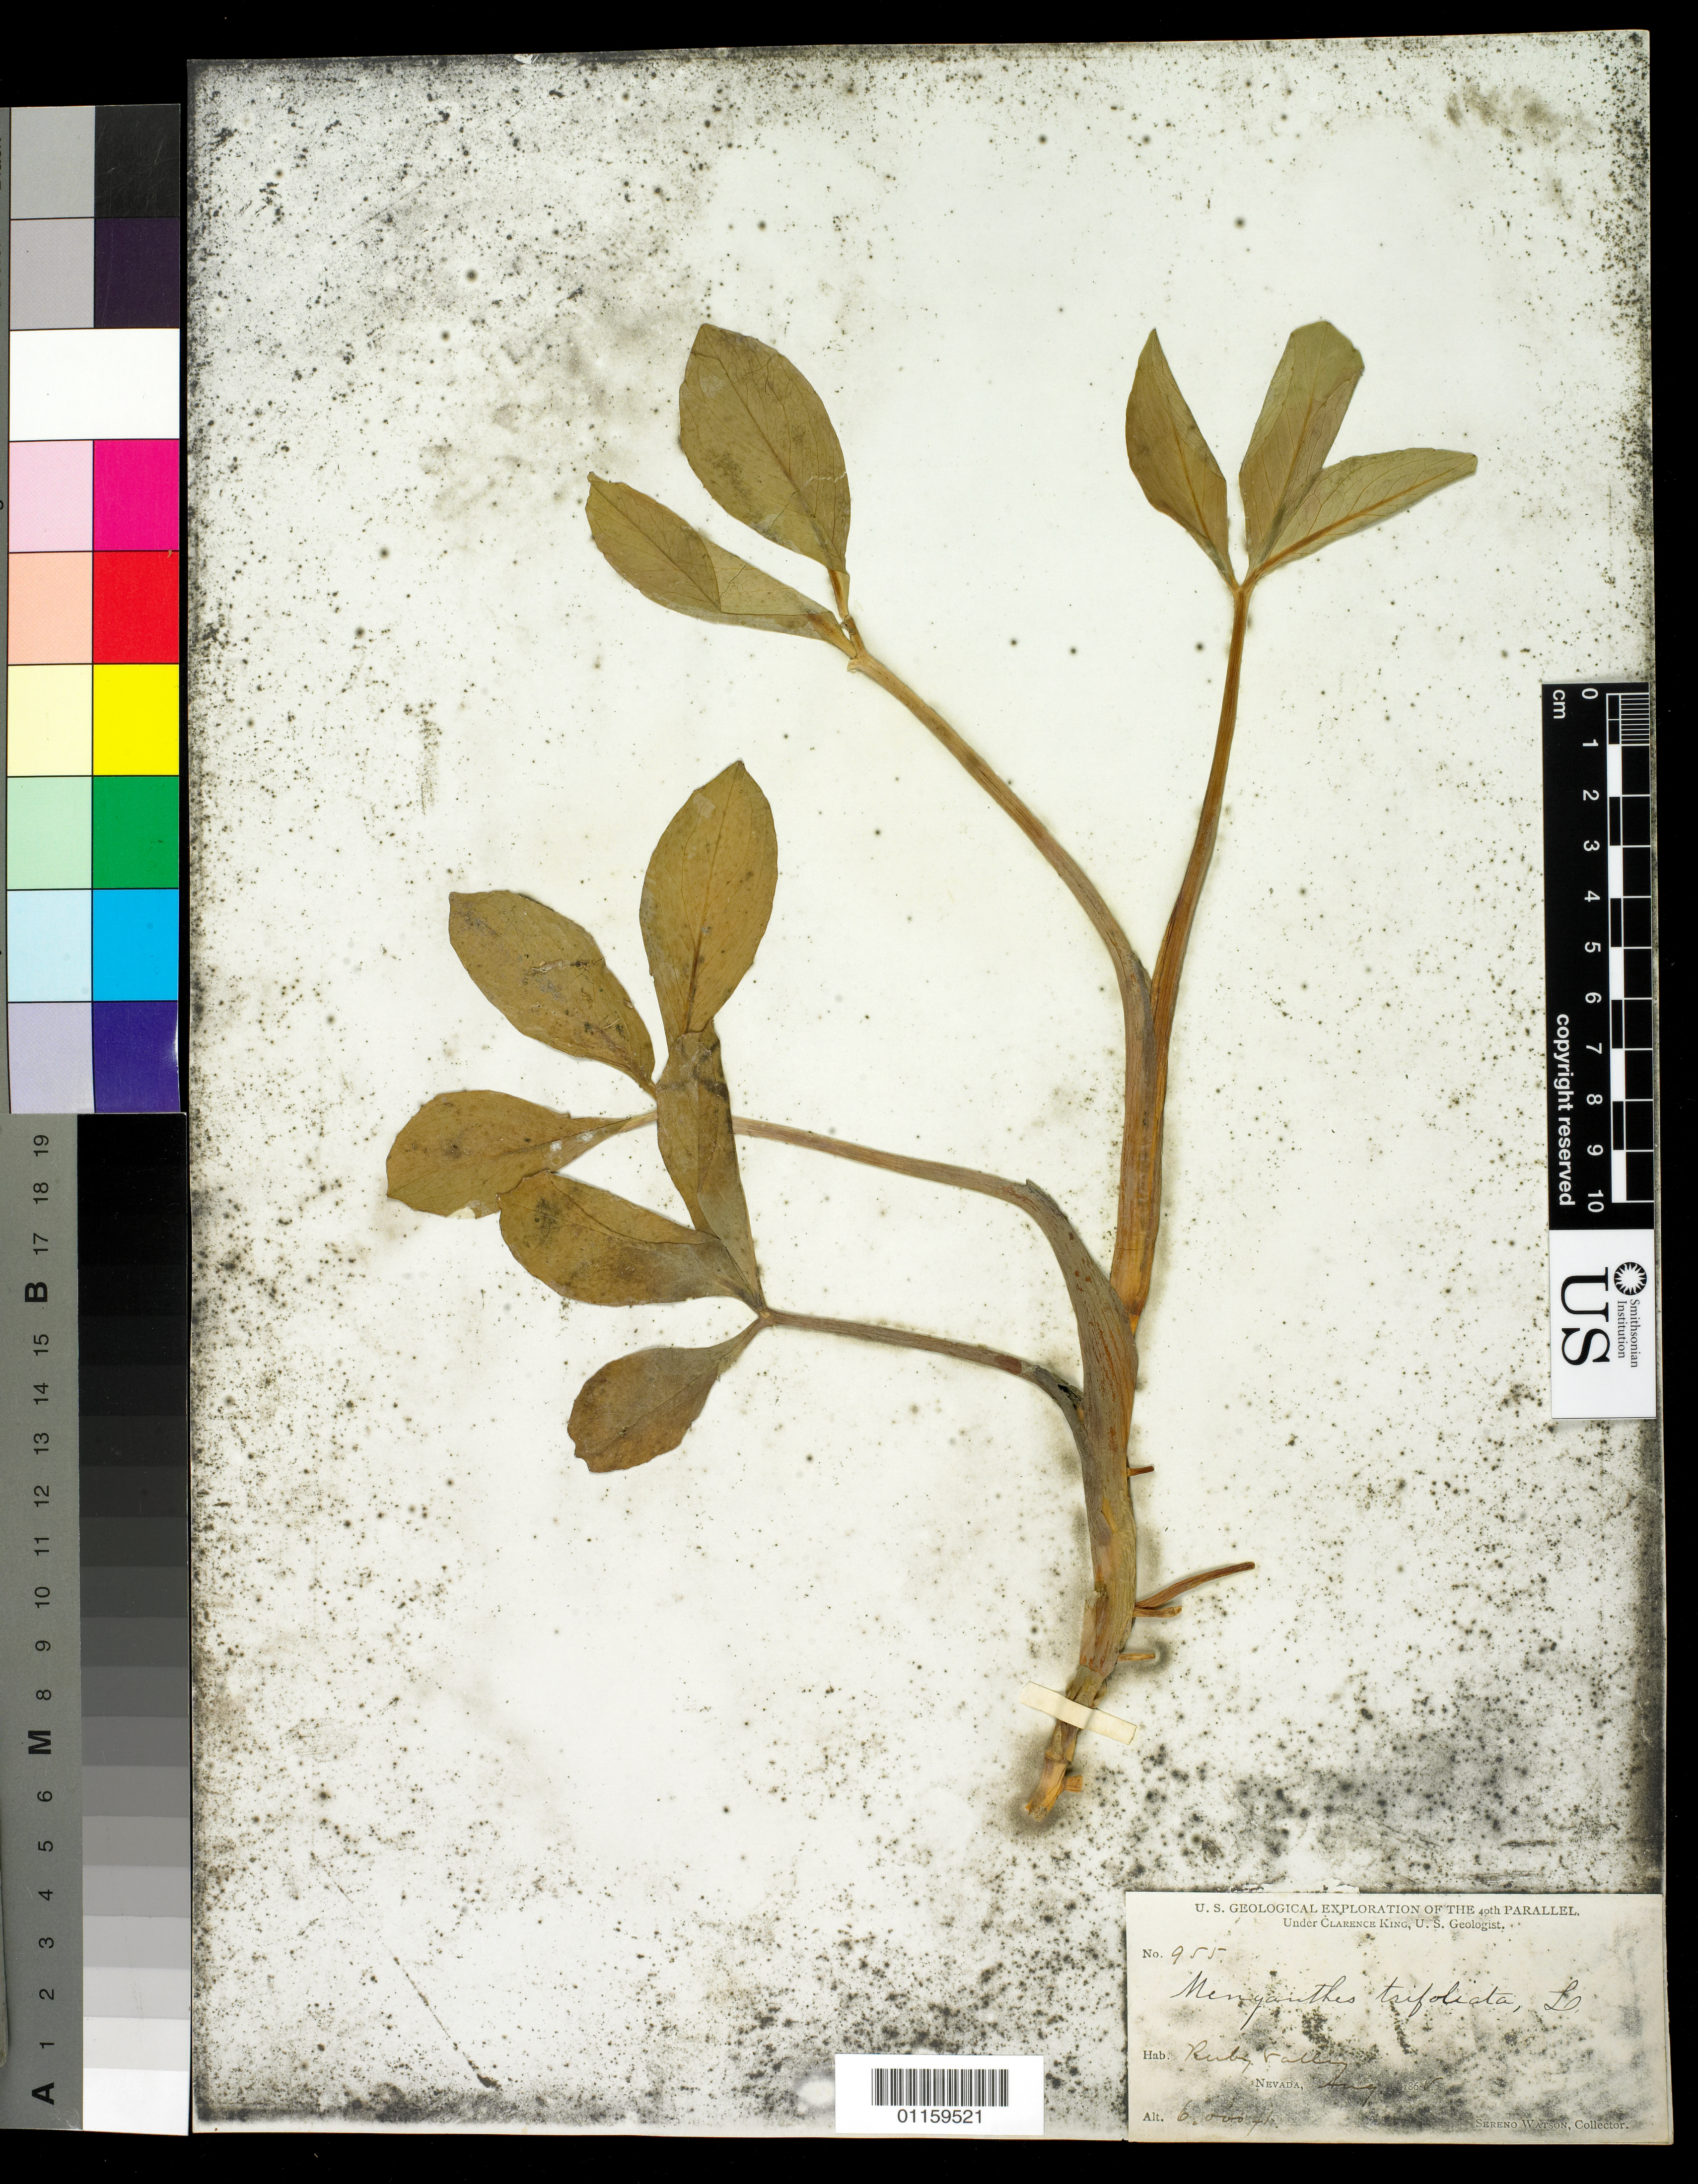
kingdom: Plantae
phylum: Tracheophyta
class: Magnoliopsida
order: Asterales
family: Menyanthaceae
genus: Menyanthes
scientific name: Menyanthes trifoliata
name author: L.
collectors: S. Watson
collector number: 955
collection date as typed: Aug 1868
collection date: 1868-08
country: United States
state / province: Nevada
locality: Ruby Valley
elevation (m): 1829